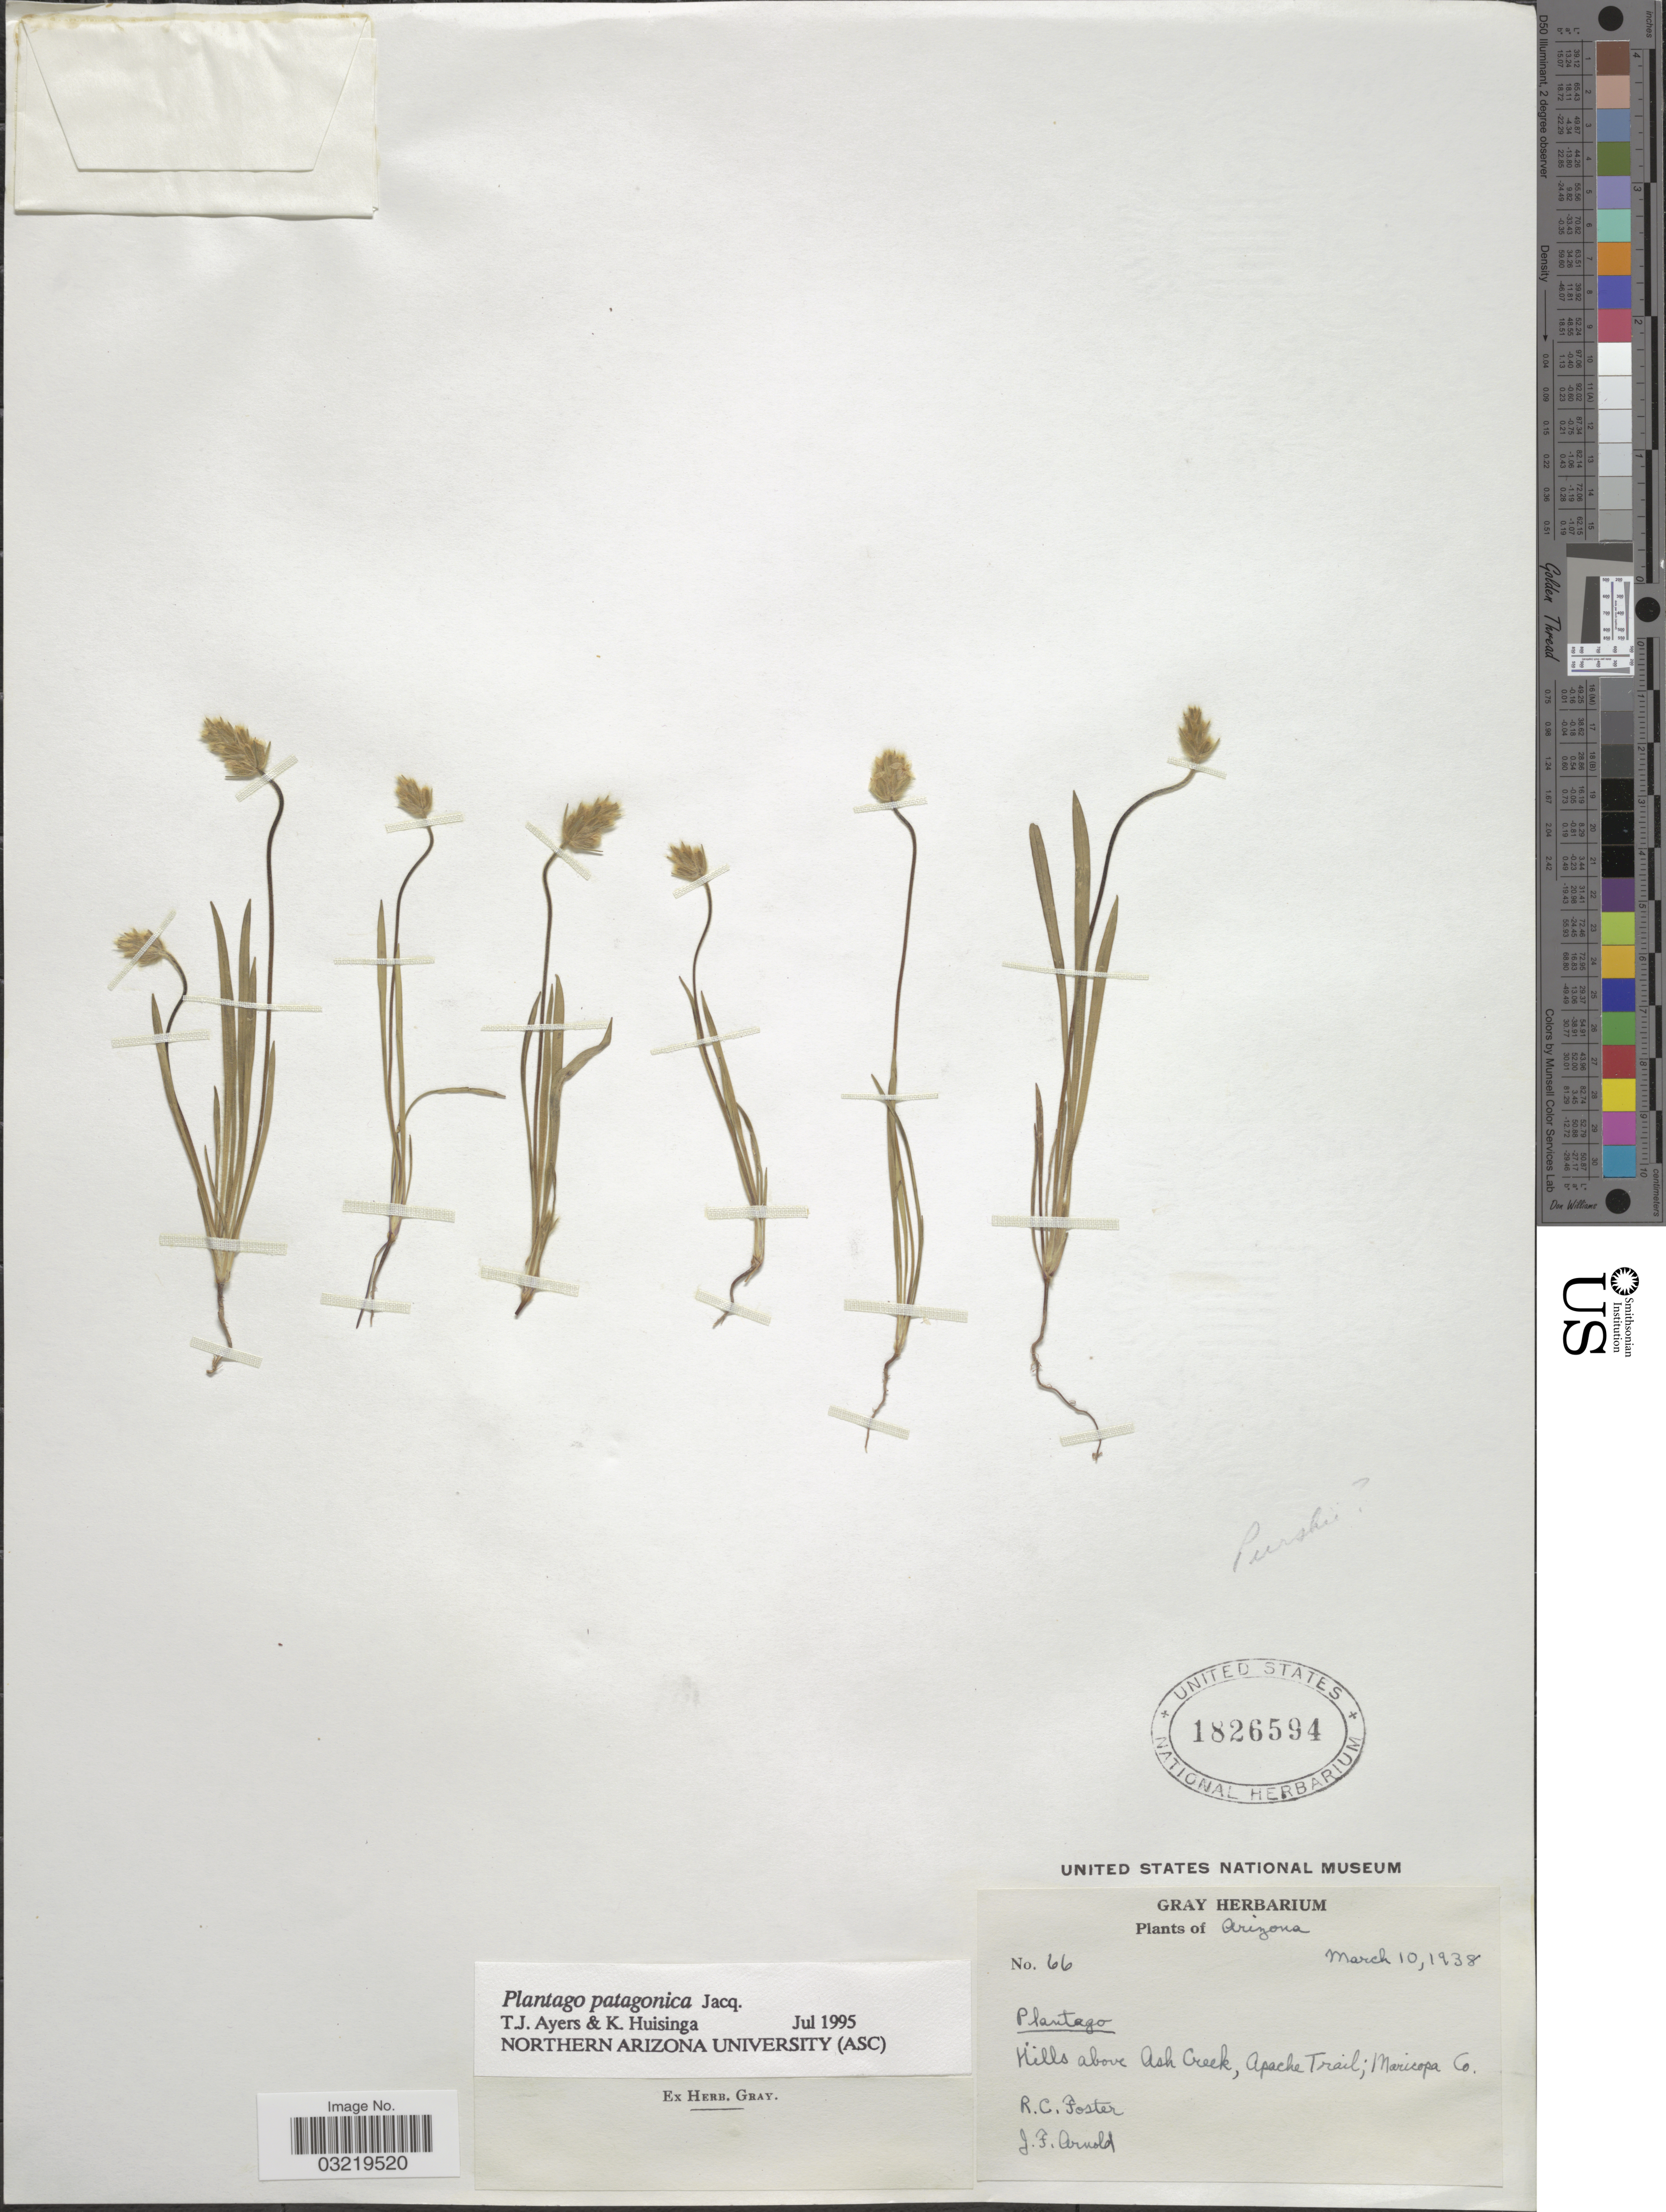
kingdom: Plantae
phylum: Tracheophyta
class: Magnoliopsida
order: Lamiales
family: Plantaginaceae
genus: Plantago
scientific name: Plantago patagonica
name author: Jacq.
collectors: R. C. Foster & J. F. Arnold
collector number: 66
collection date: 1938-03-10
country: United States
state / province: Arizona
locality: Hills above Ash Creek, Apache Trail; Maricopa Co.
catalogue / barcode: US 1826594